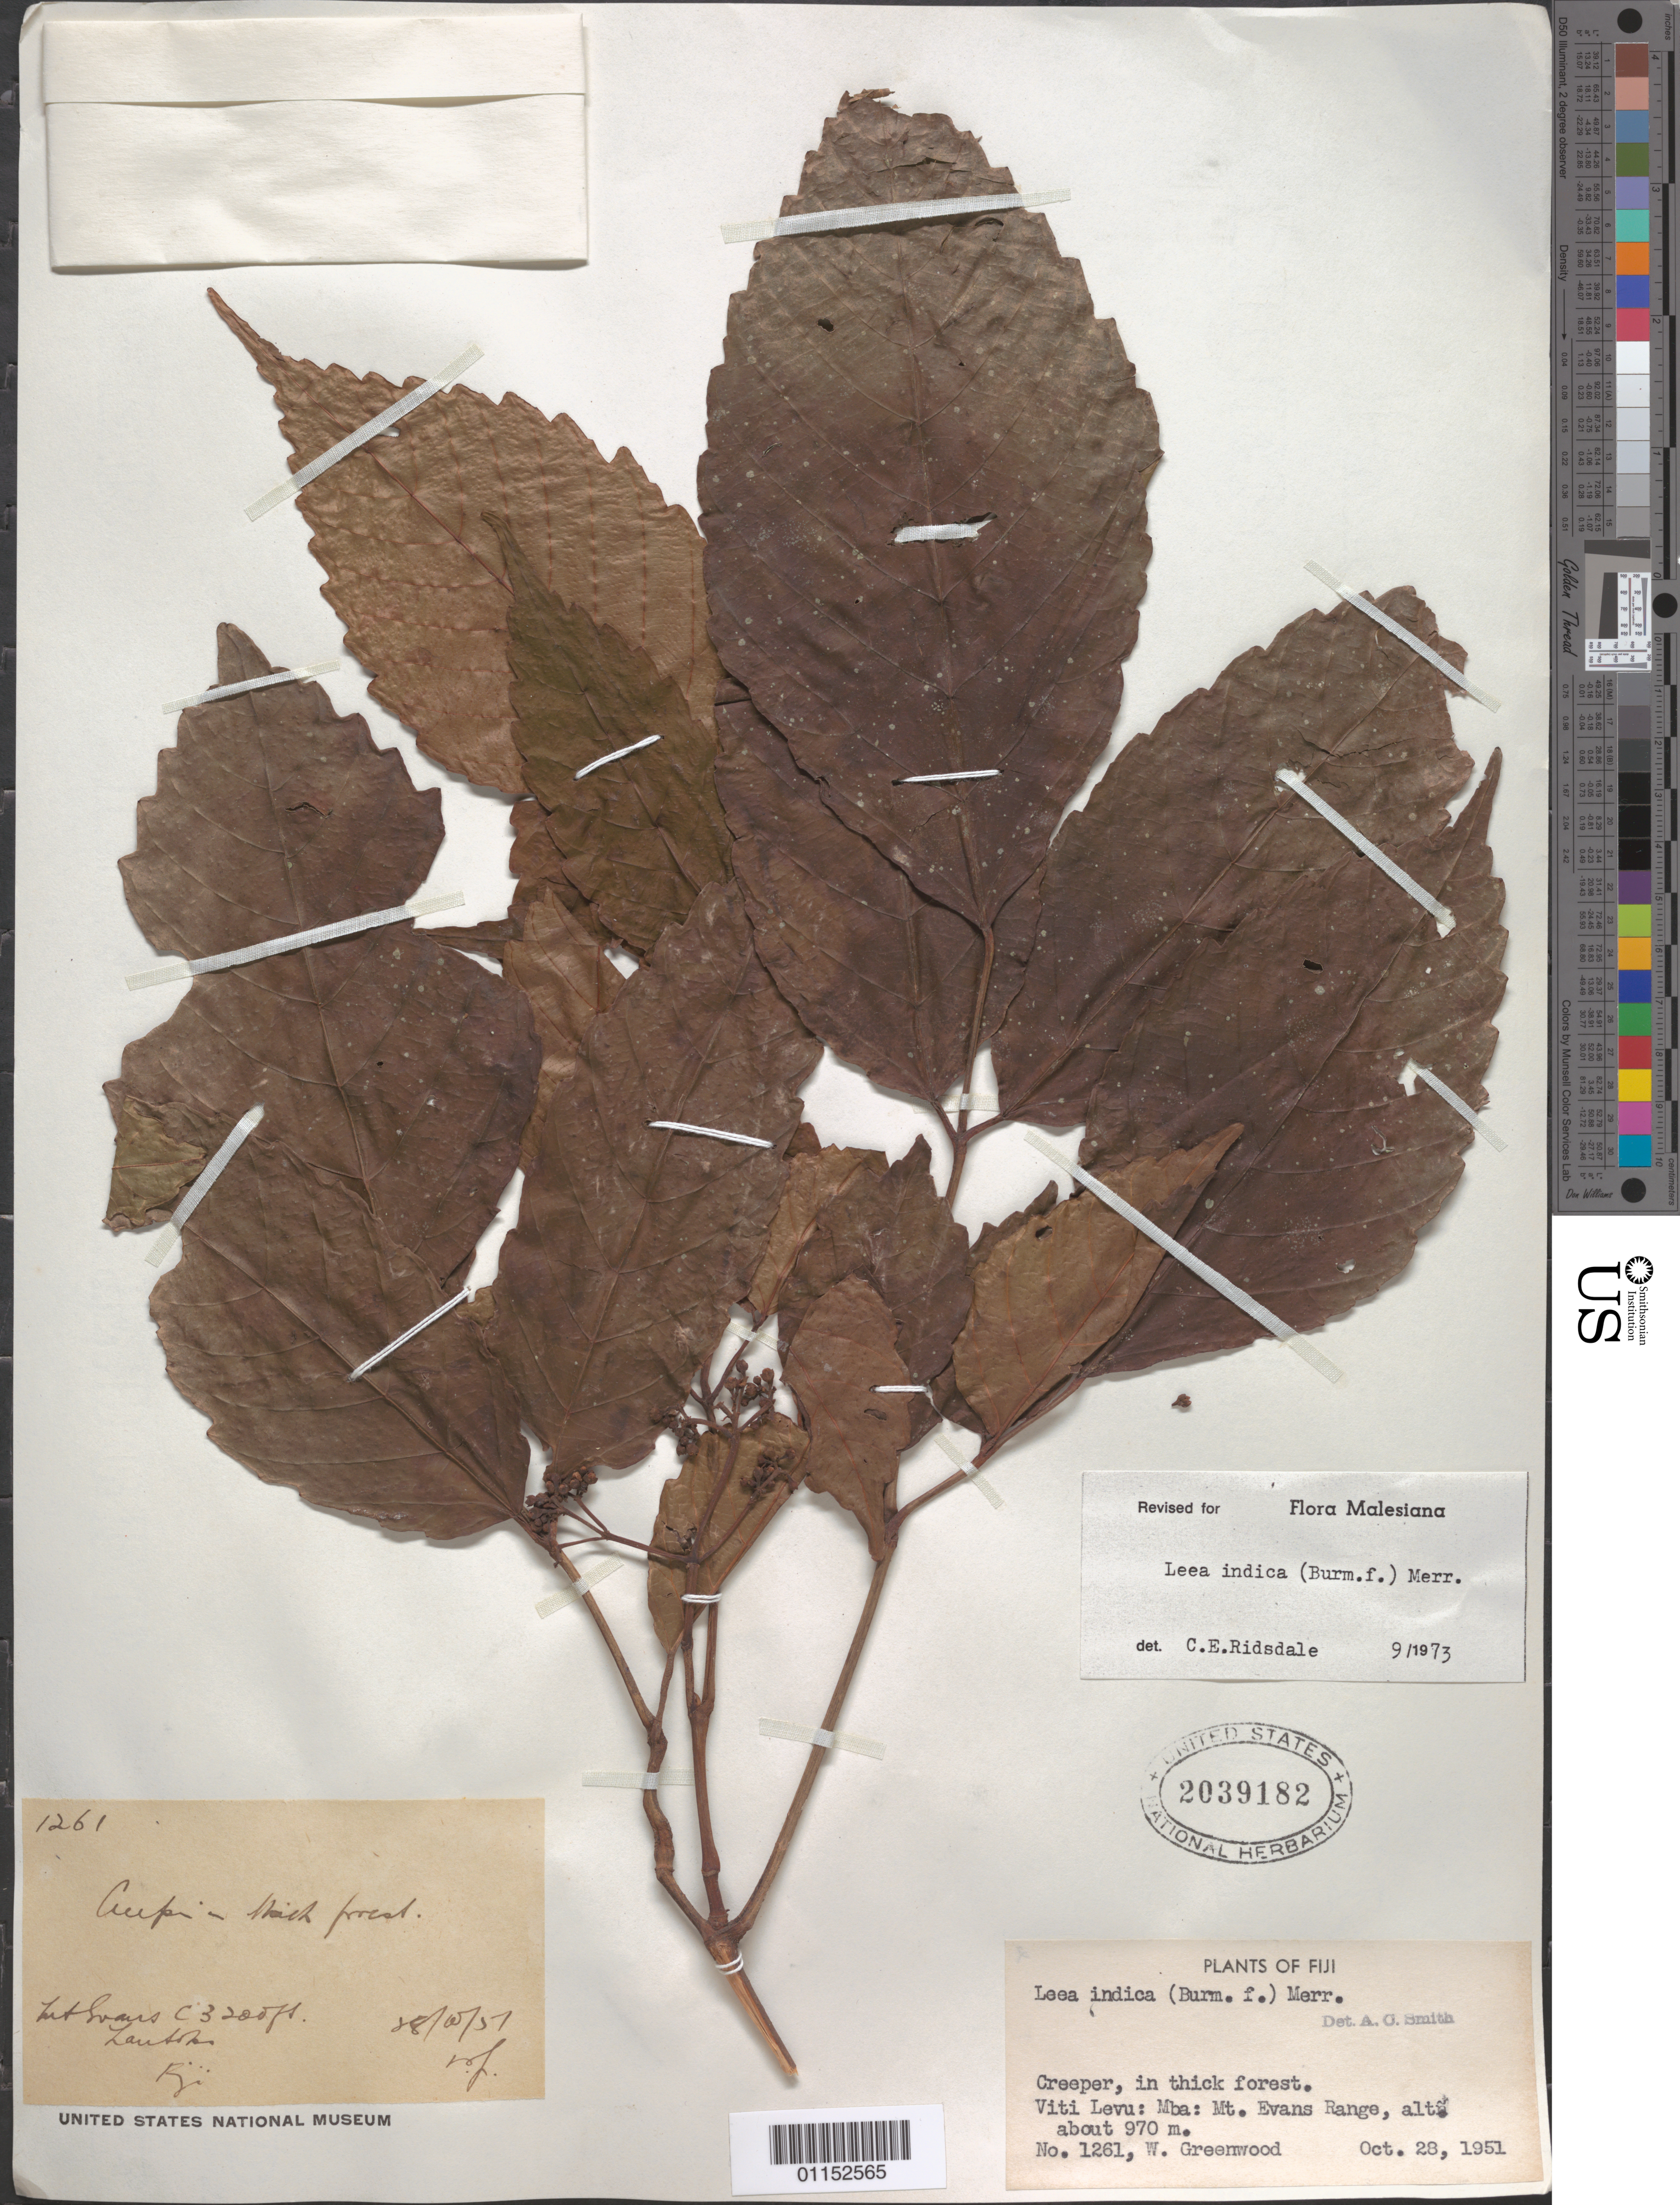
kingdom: Plantae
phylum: Tracheophyta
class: Magnoliopsida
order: Vitales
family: Vitaceae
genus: Leea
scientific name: Leea guineensis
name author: G. Don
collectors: W. Greenwood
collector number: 1261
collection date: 1951-10-28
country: Fiji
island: Viti Levu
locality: MBA: Mt Evans Range.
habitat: Creeper, in thick forest.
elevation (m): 970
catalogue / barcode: US 2039182